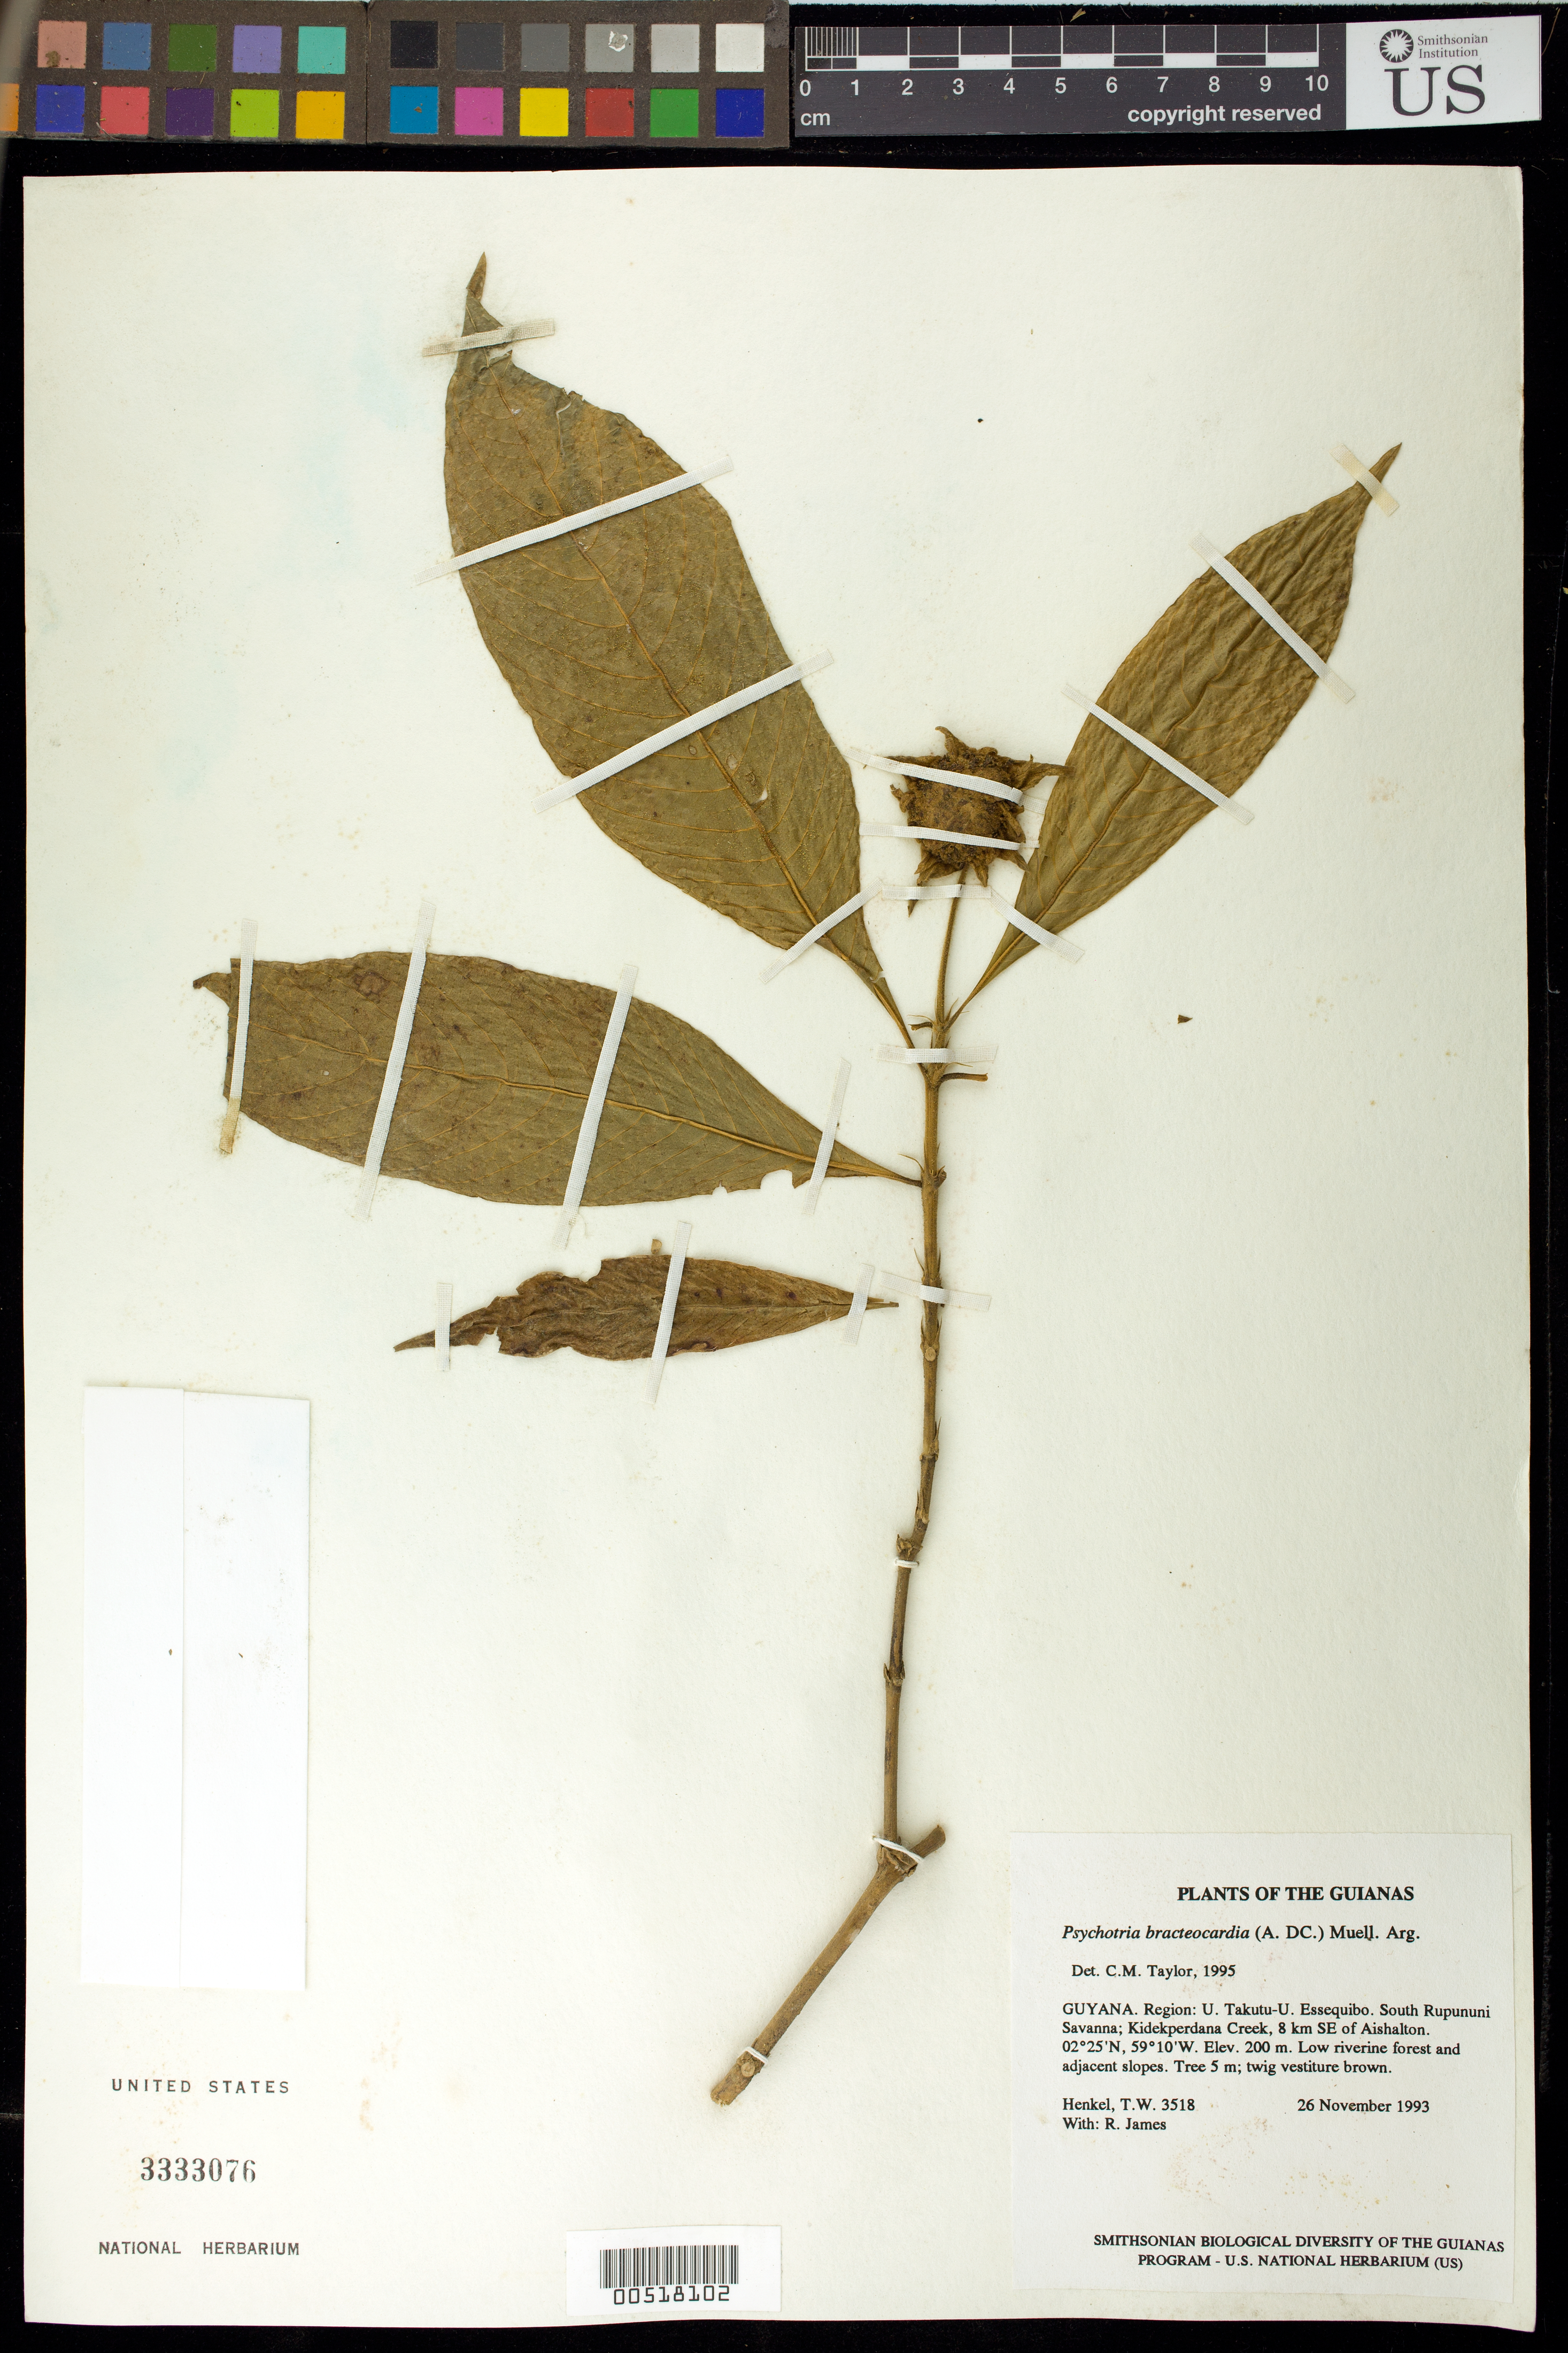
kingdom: Plantae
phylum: Tracheophyta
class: Magnoliopsida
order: Gentianales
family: Rubiaceae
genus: Palicourea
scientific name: Palicourea bracteocardia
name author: (DC.) Delprete & J.H. Kirkbr.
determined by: Kirkbride, J. H., Jr.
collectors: T. Henkel & R. James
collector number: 3518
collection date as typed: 26 November 1993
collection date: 1993-11-26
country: Guyana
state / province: U. Takutu-U. Essequibo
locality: South Rupununi Savanna; Kidekperdana Creek, 8 km SE of Aishalton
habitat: Low riverine forest and adjacent slopes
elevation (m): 200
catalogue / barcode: US 3333076